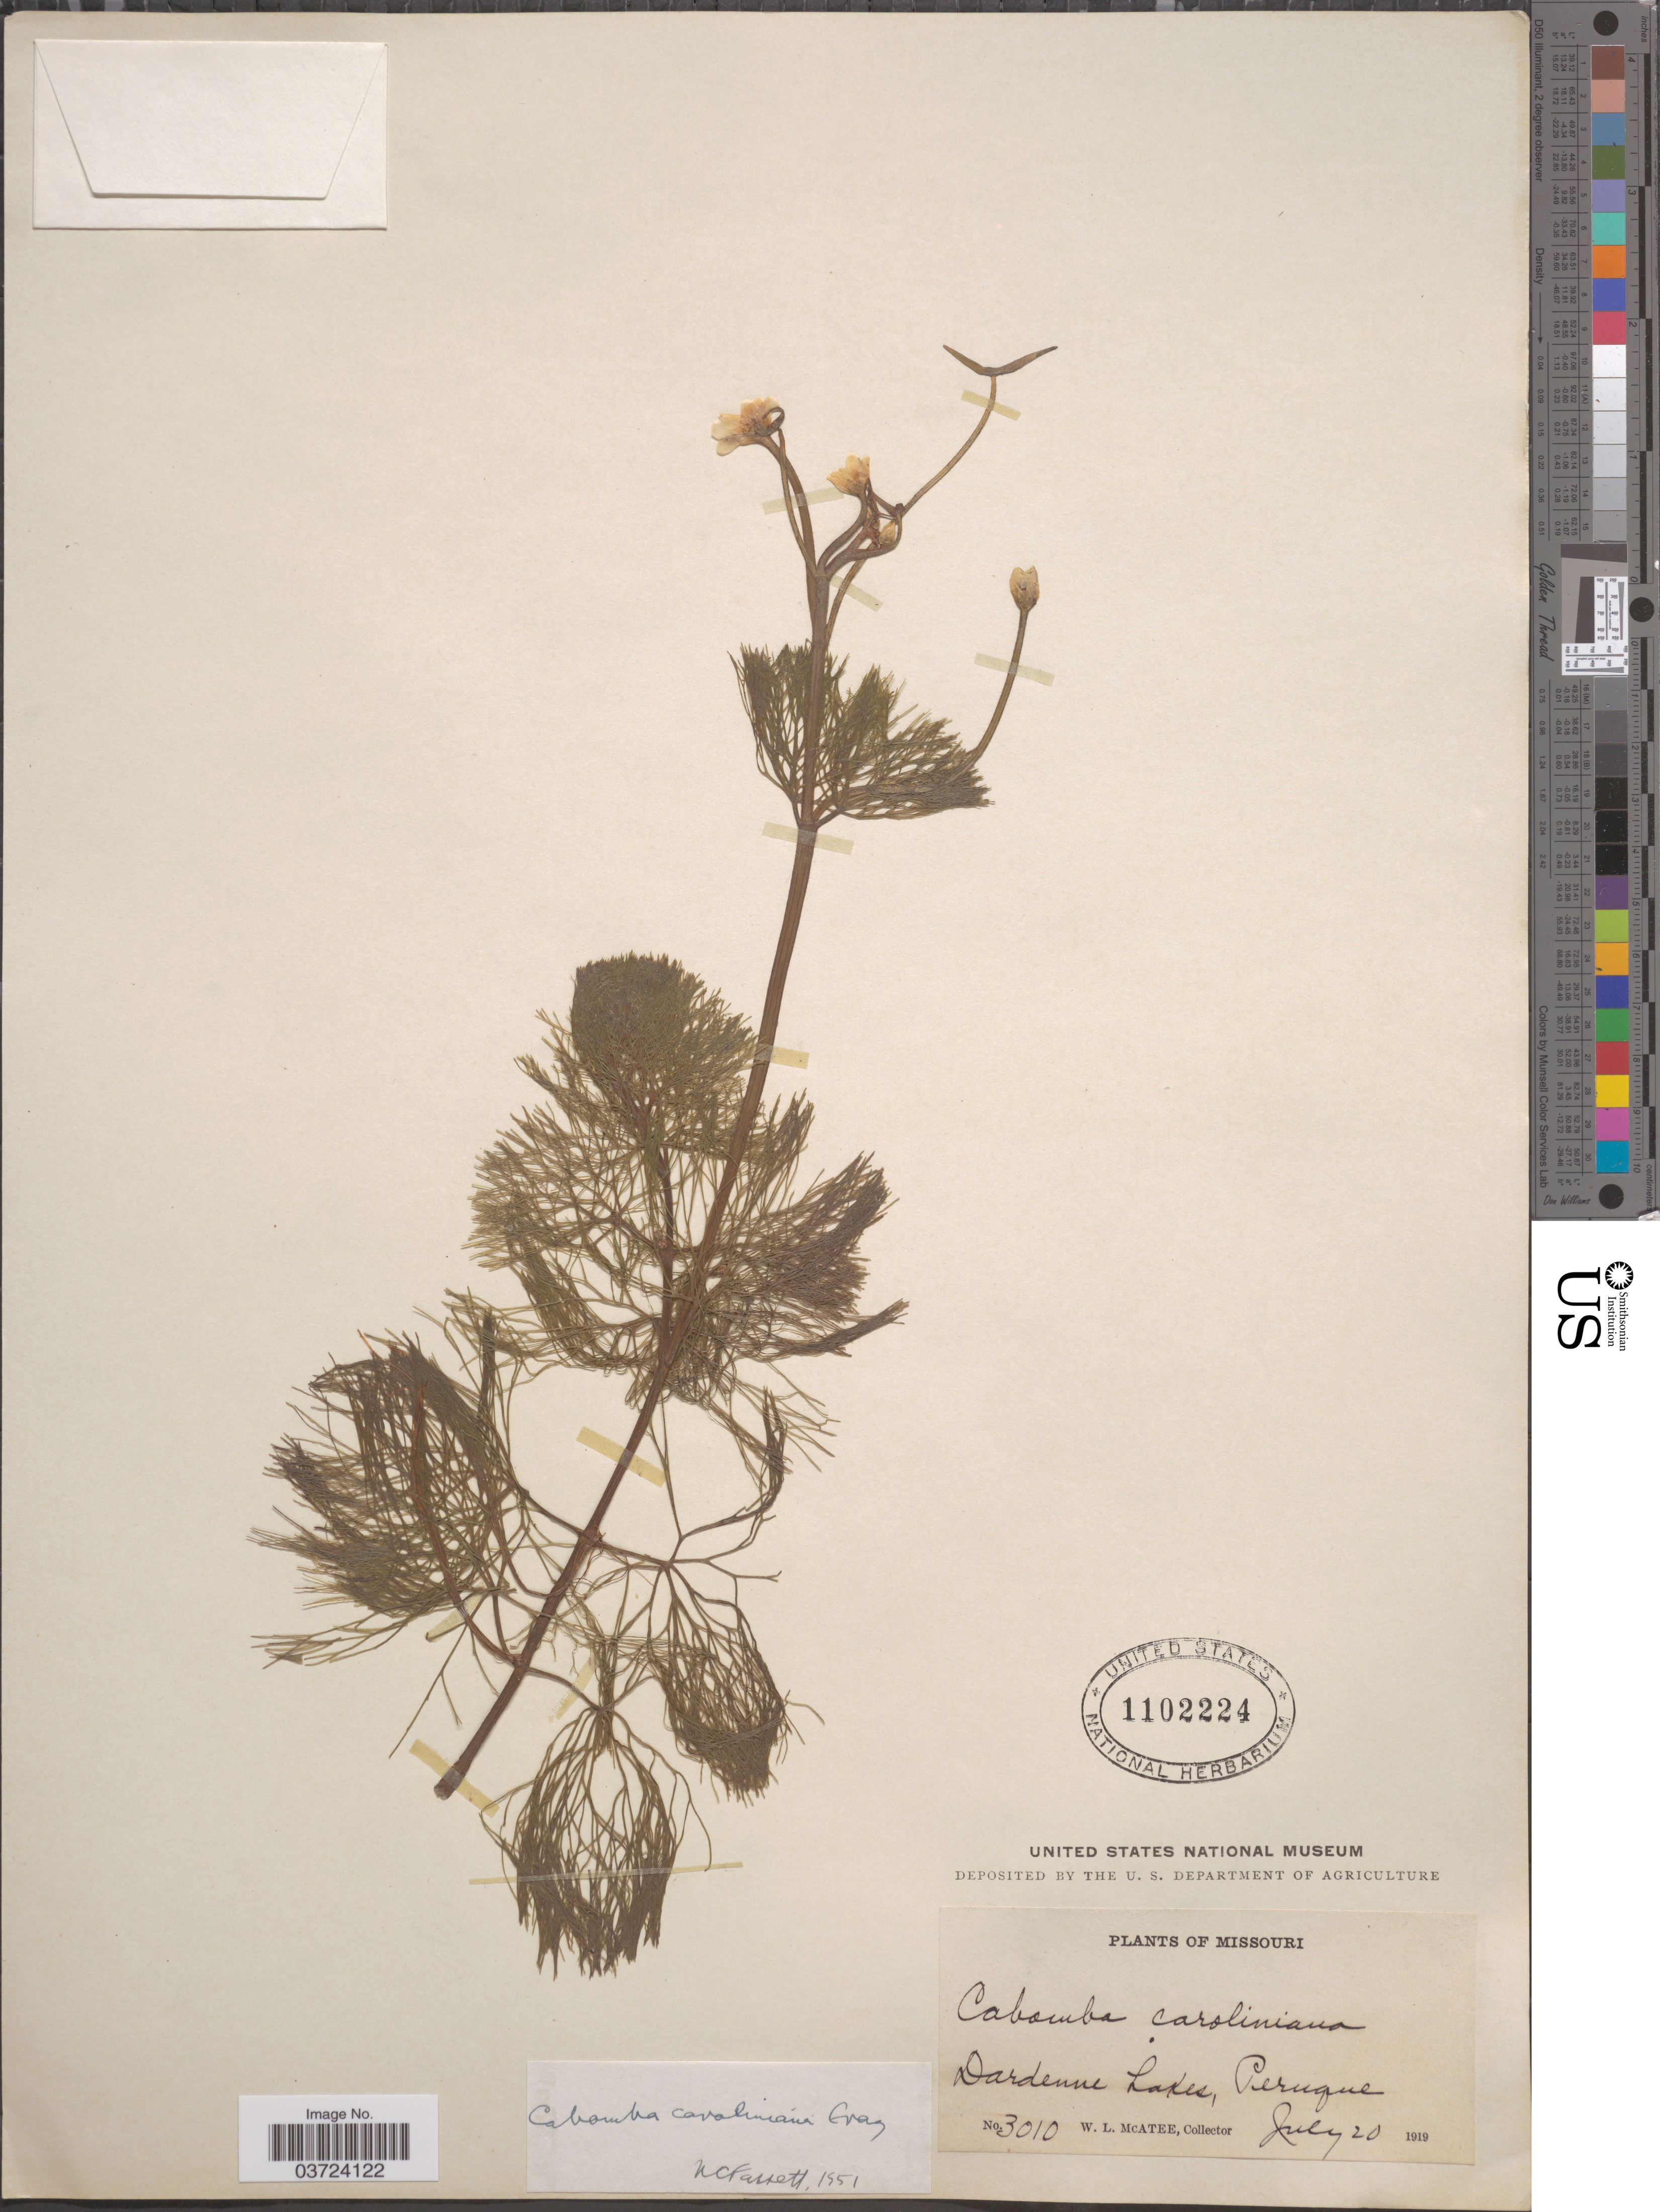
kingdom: Plantae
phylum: Tracheophyta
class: Magnoliopsida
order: Nymphaeales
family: Cabombaceae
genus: Cabomba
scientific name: Cabomba caroliniana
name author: A. Gray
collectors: W. McAtee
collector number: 3010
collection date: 1919-07-20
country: United States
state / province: Missouri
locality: Dardenne Lake, Peruque.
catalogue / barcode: US 1102224